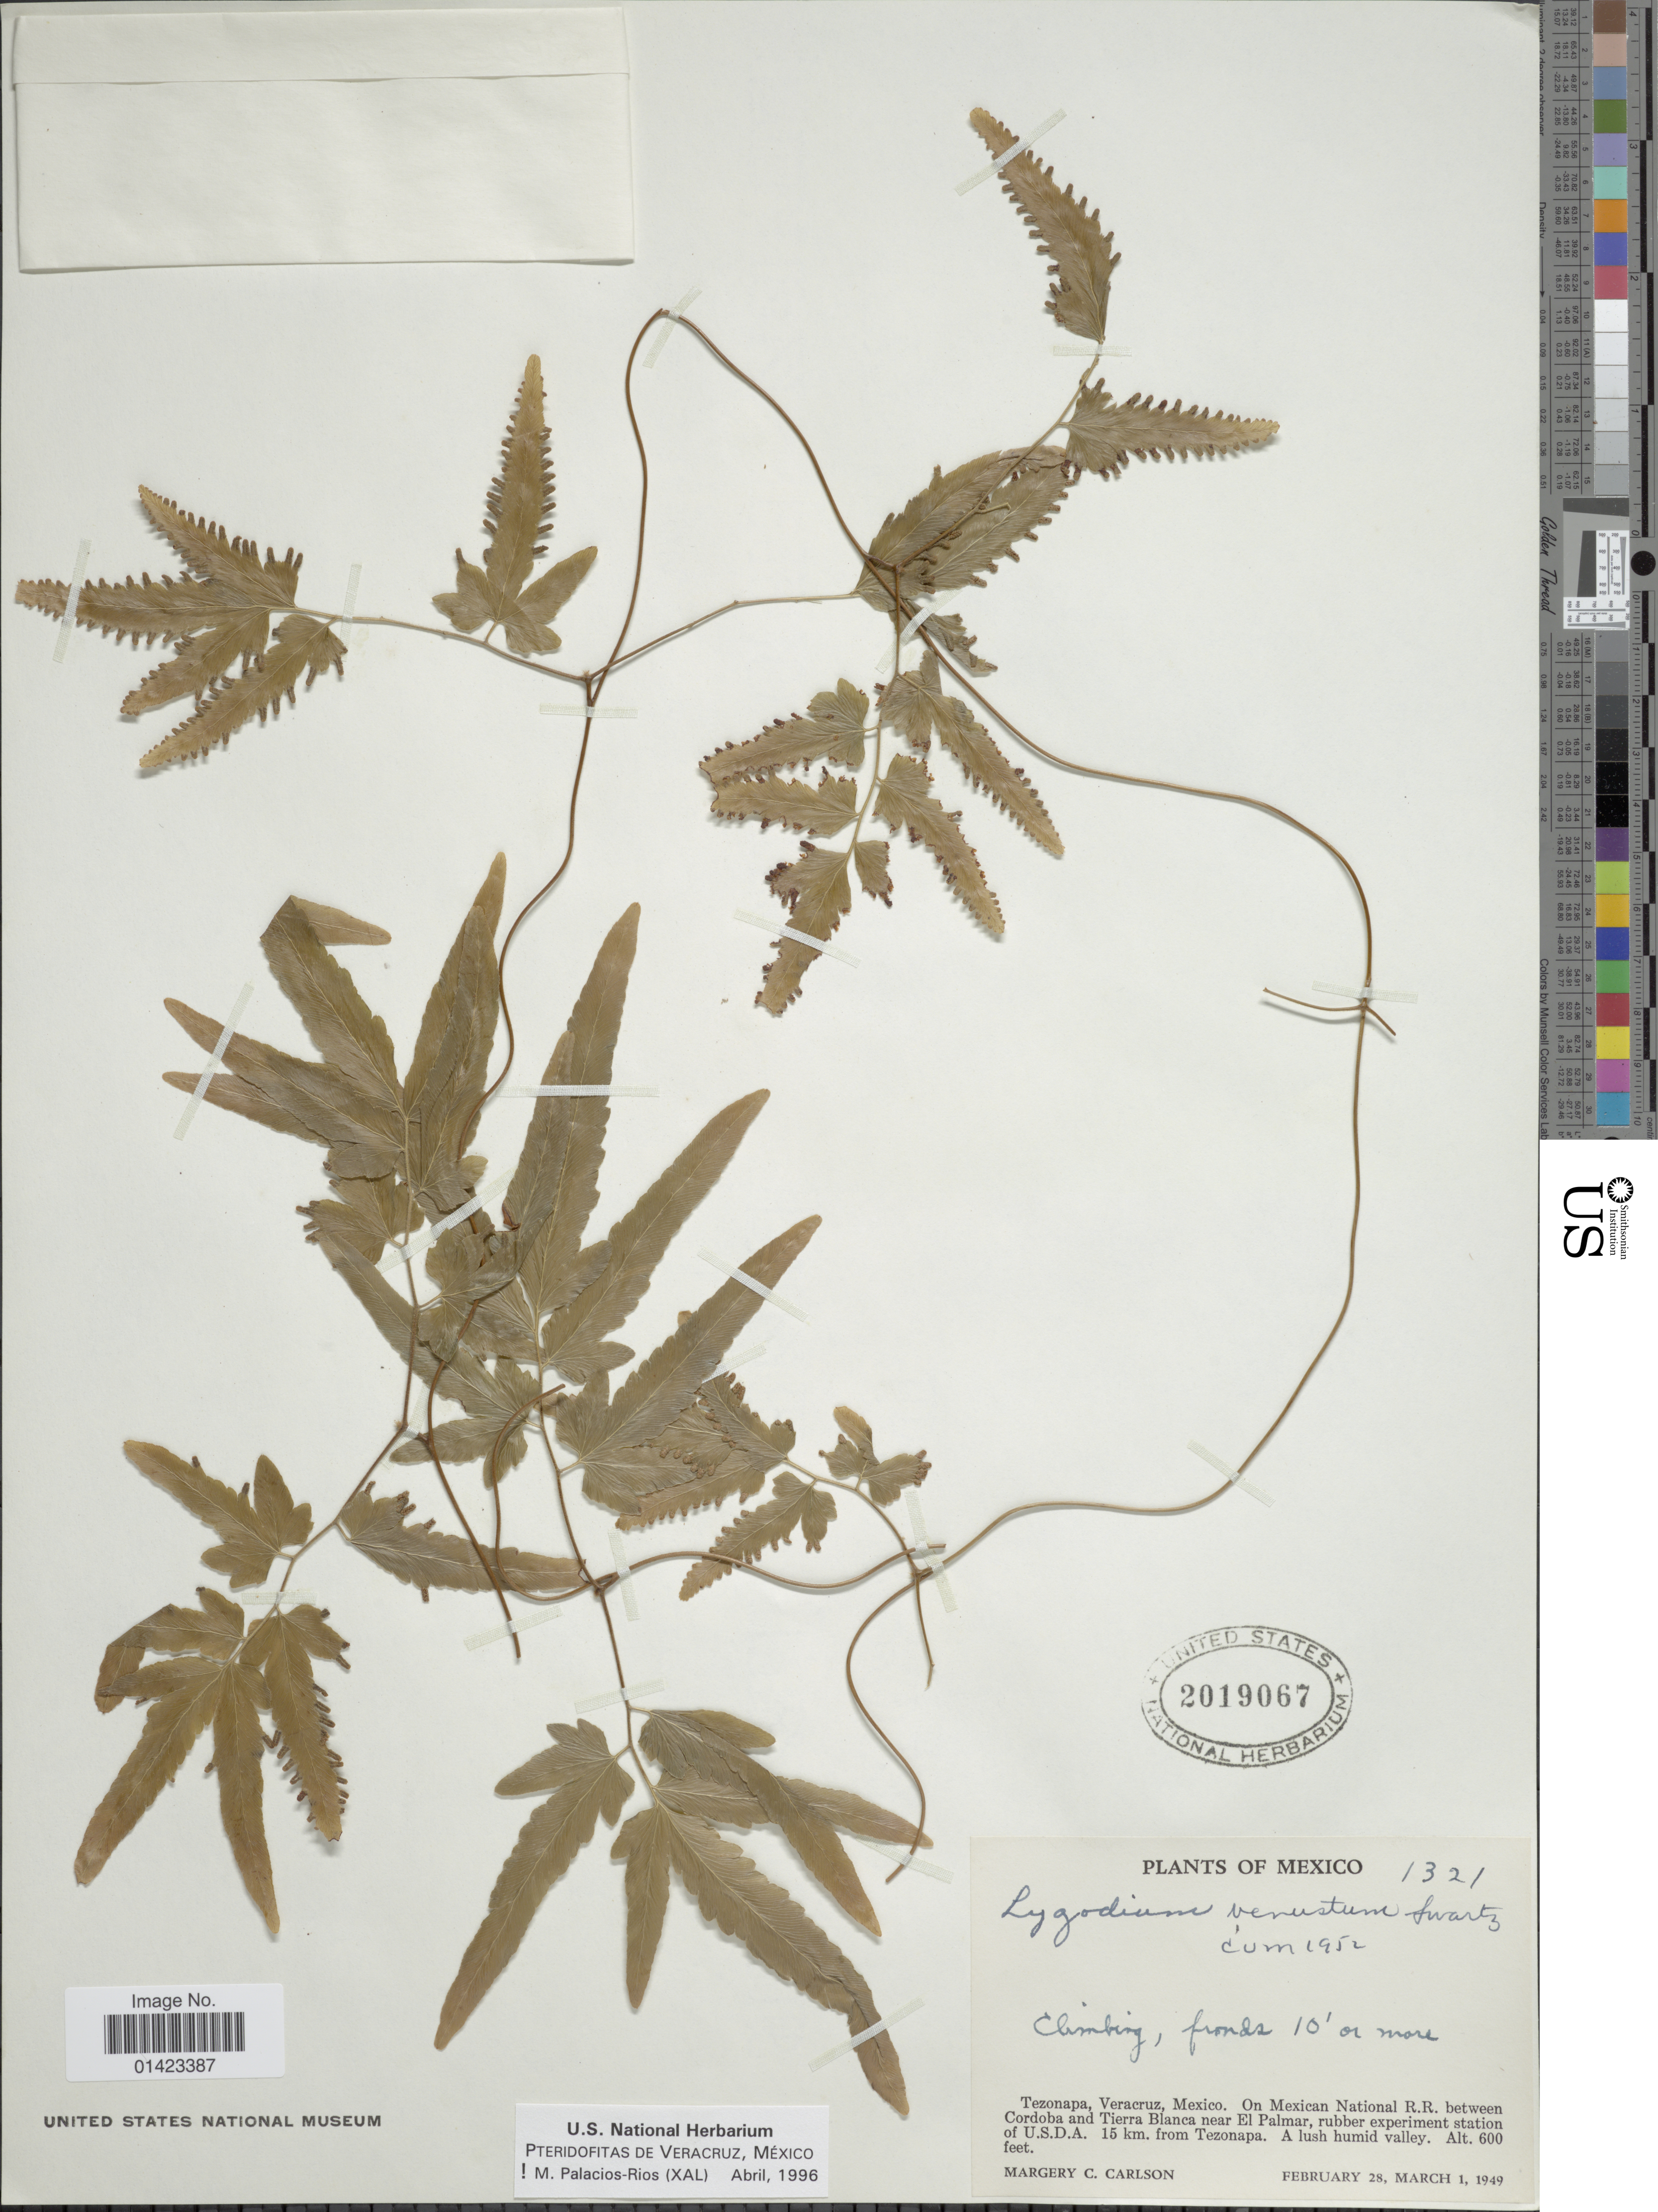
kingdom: Plantae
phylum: Tracheophyta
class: Polypodiopsida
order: Schizaeales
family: Lygodiaceae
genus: Lygodium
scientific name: Lygodium venustum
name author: Sw.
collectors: M. C. Carlson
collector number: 1321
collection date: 1949-02-28/1994-03-01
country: Mexico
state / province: Veracruz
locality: Tezonapa,Veracruz, Mexico, on mexican National R.R. between Cordoba and Tierra Blanca near El Palmar, rubber experiment station of U.S.D.A., 15km from Tezonapa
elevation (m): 183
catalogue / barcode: US 2019067